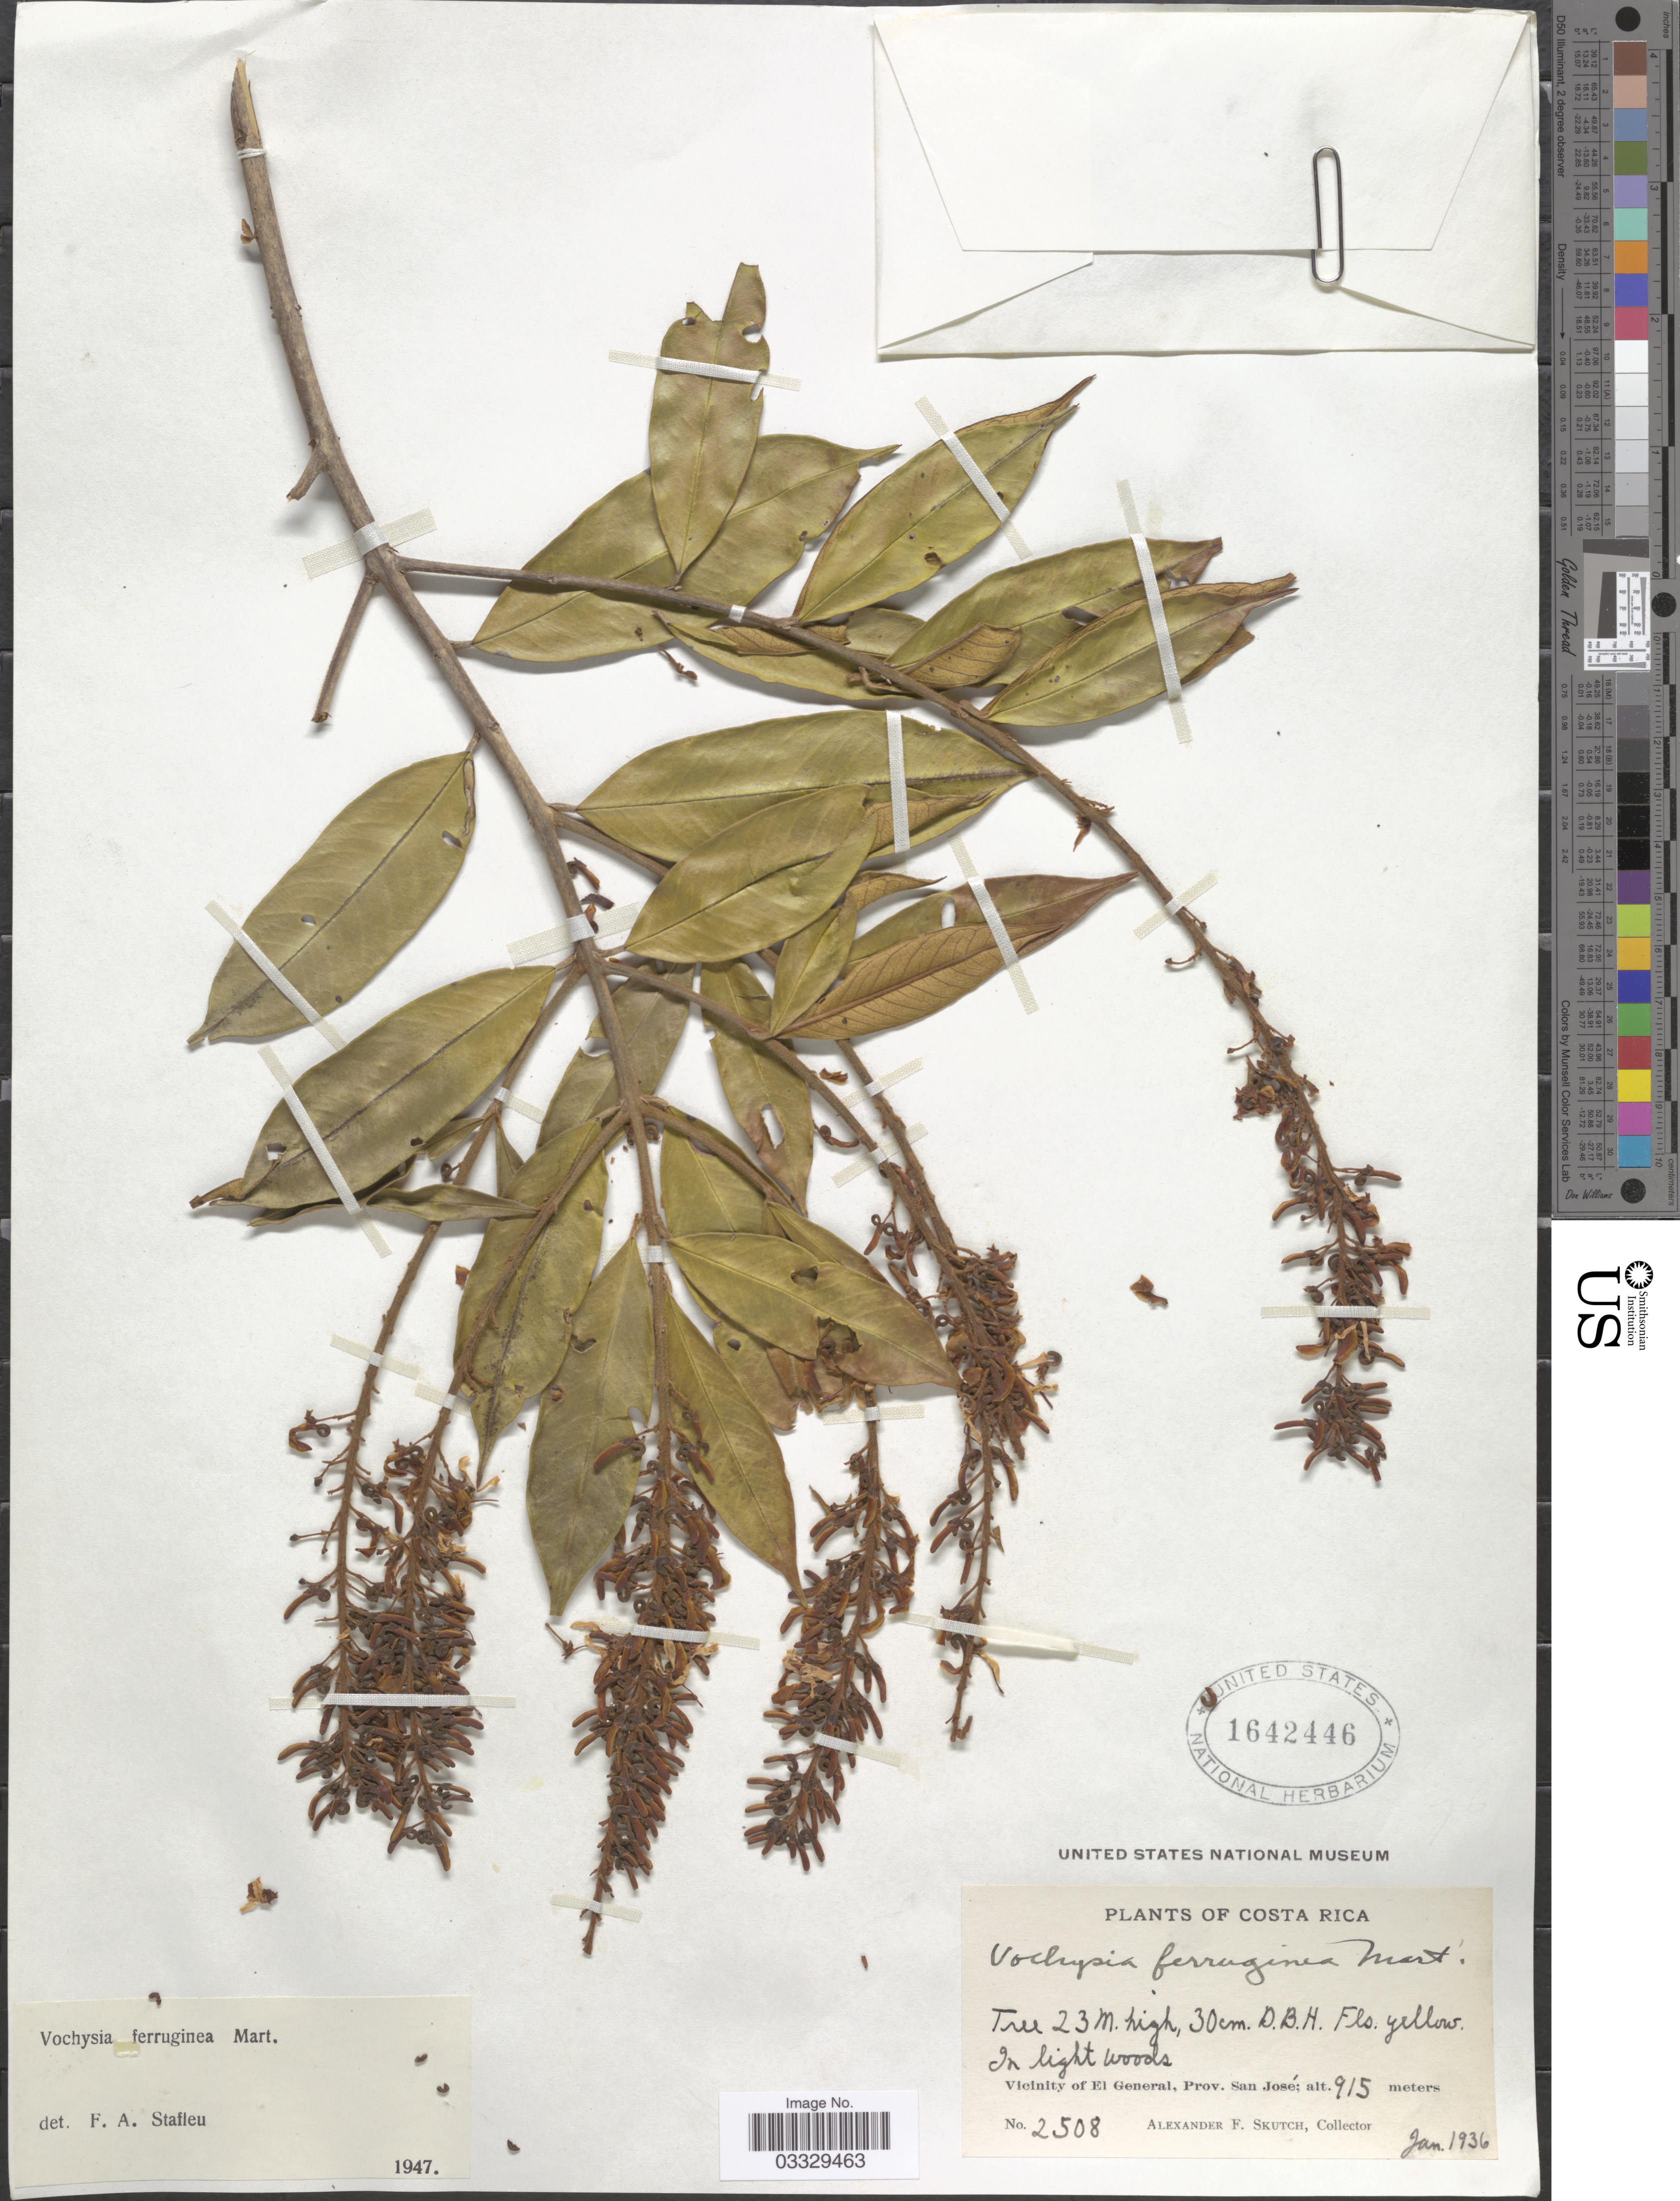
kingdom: Plantae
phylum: Tracheophyta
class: Magnoliopsida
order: Myrtales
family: Vochysiaceae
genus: Vochysia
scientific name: Vochysia ferruginea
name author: Mart.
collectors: A. F. Skutch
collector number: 2508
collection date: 1936-01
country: Costa Rica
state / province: San José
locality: Vicinity of El General.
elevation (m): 915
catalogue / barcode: US 1642446